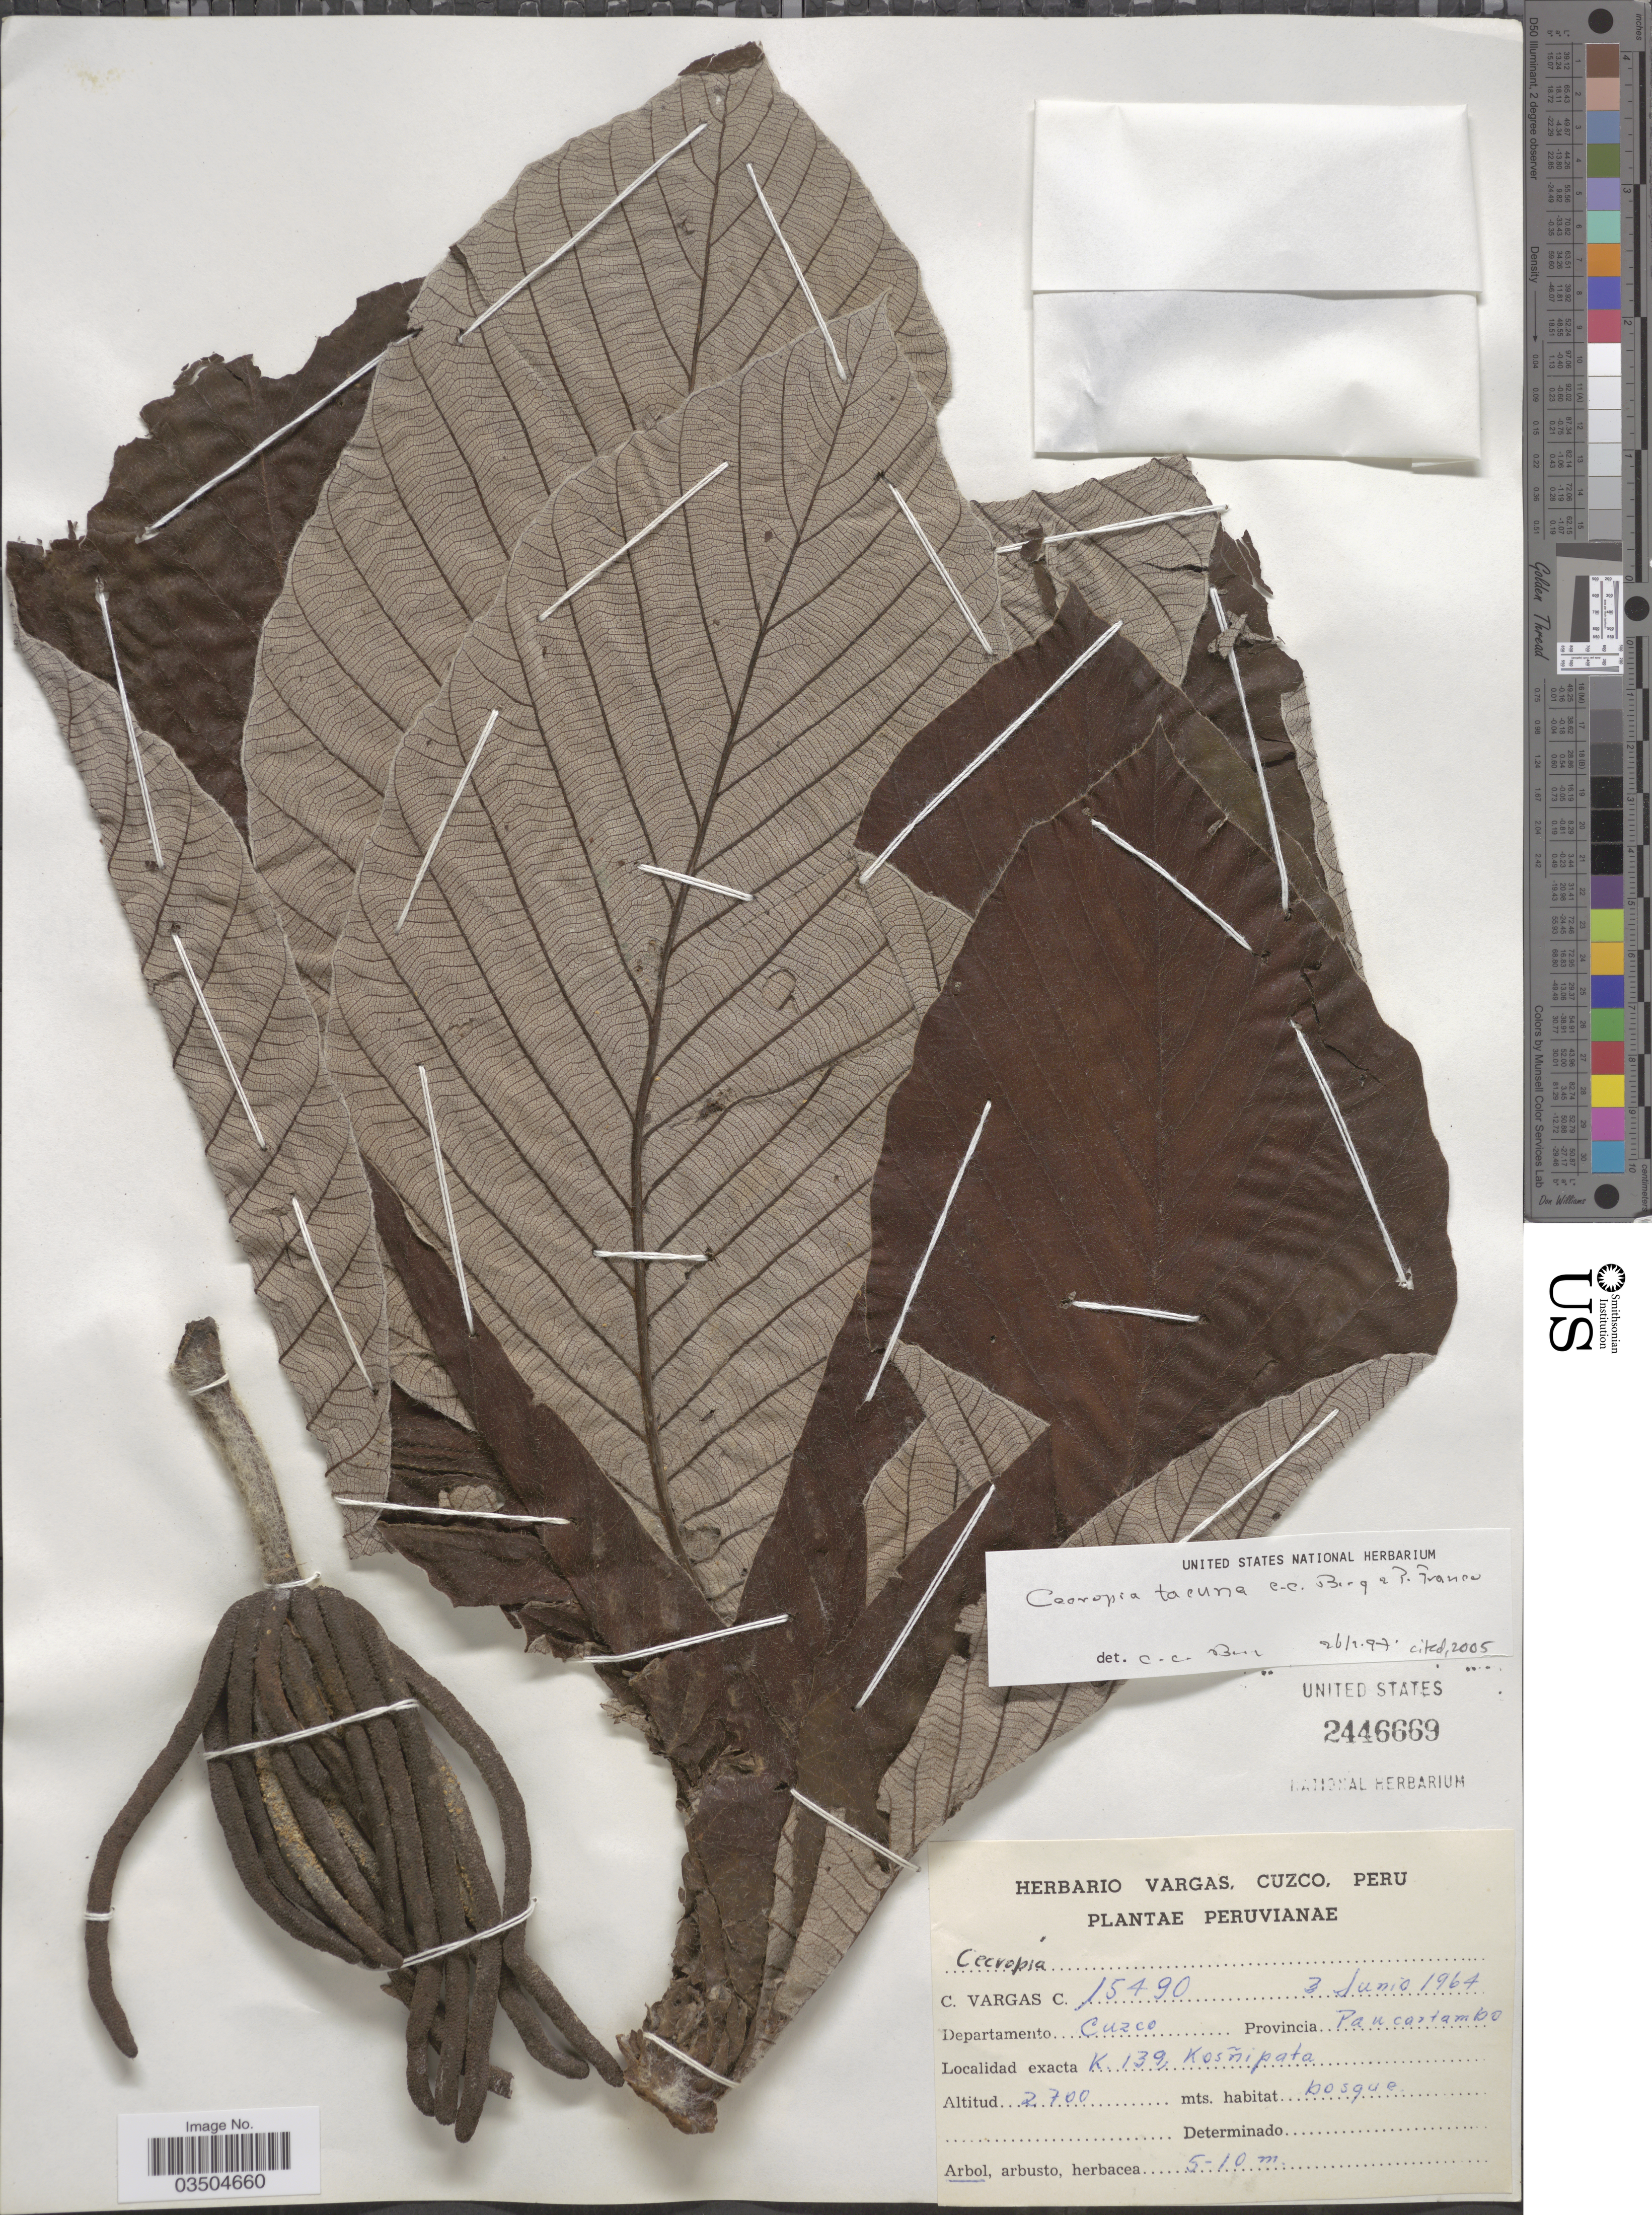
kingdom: Plantae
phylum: Tracheophyta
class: Magnoliopsida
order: Rosales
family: Urticaceae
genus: Cecropia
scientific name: Cecropia tacuna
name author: C.C. Berg & P. Franco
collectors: C. Vargas Calderón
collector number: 15490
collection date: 1964-06-03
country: Peru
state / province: Cusco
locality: Departamento Cuzco. Provincia Paucartambo. K 139, Kosñipata.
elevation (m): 2700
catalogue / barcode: US 2446669